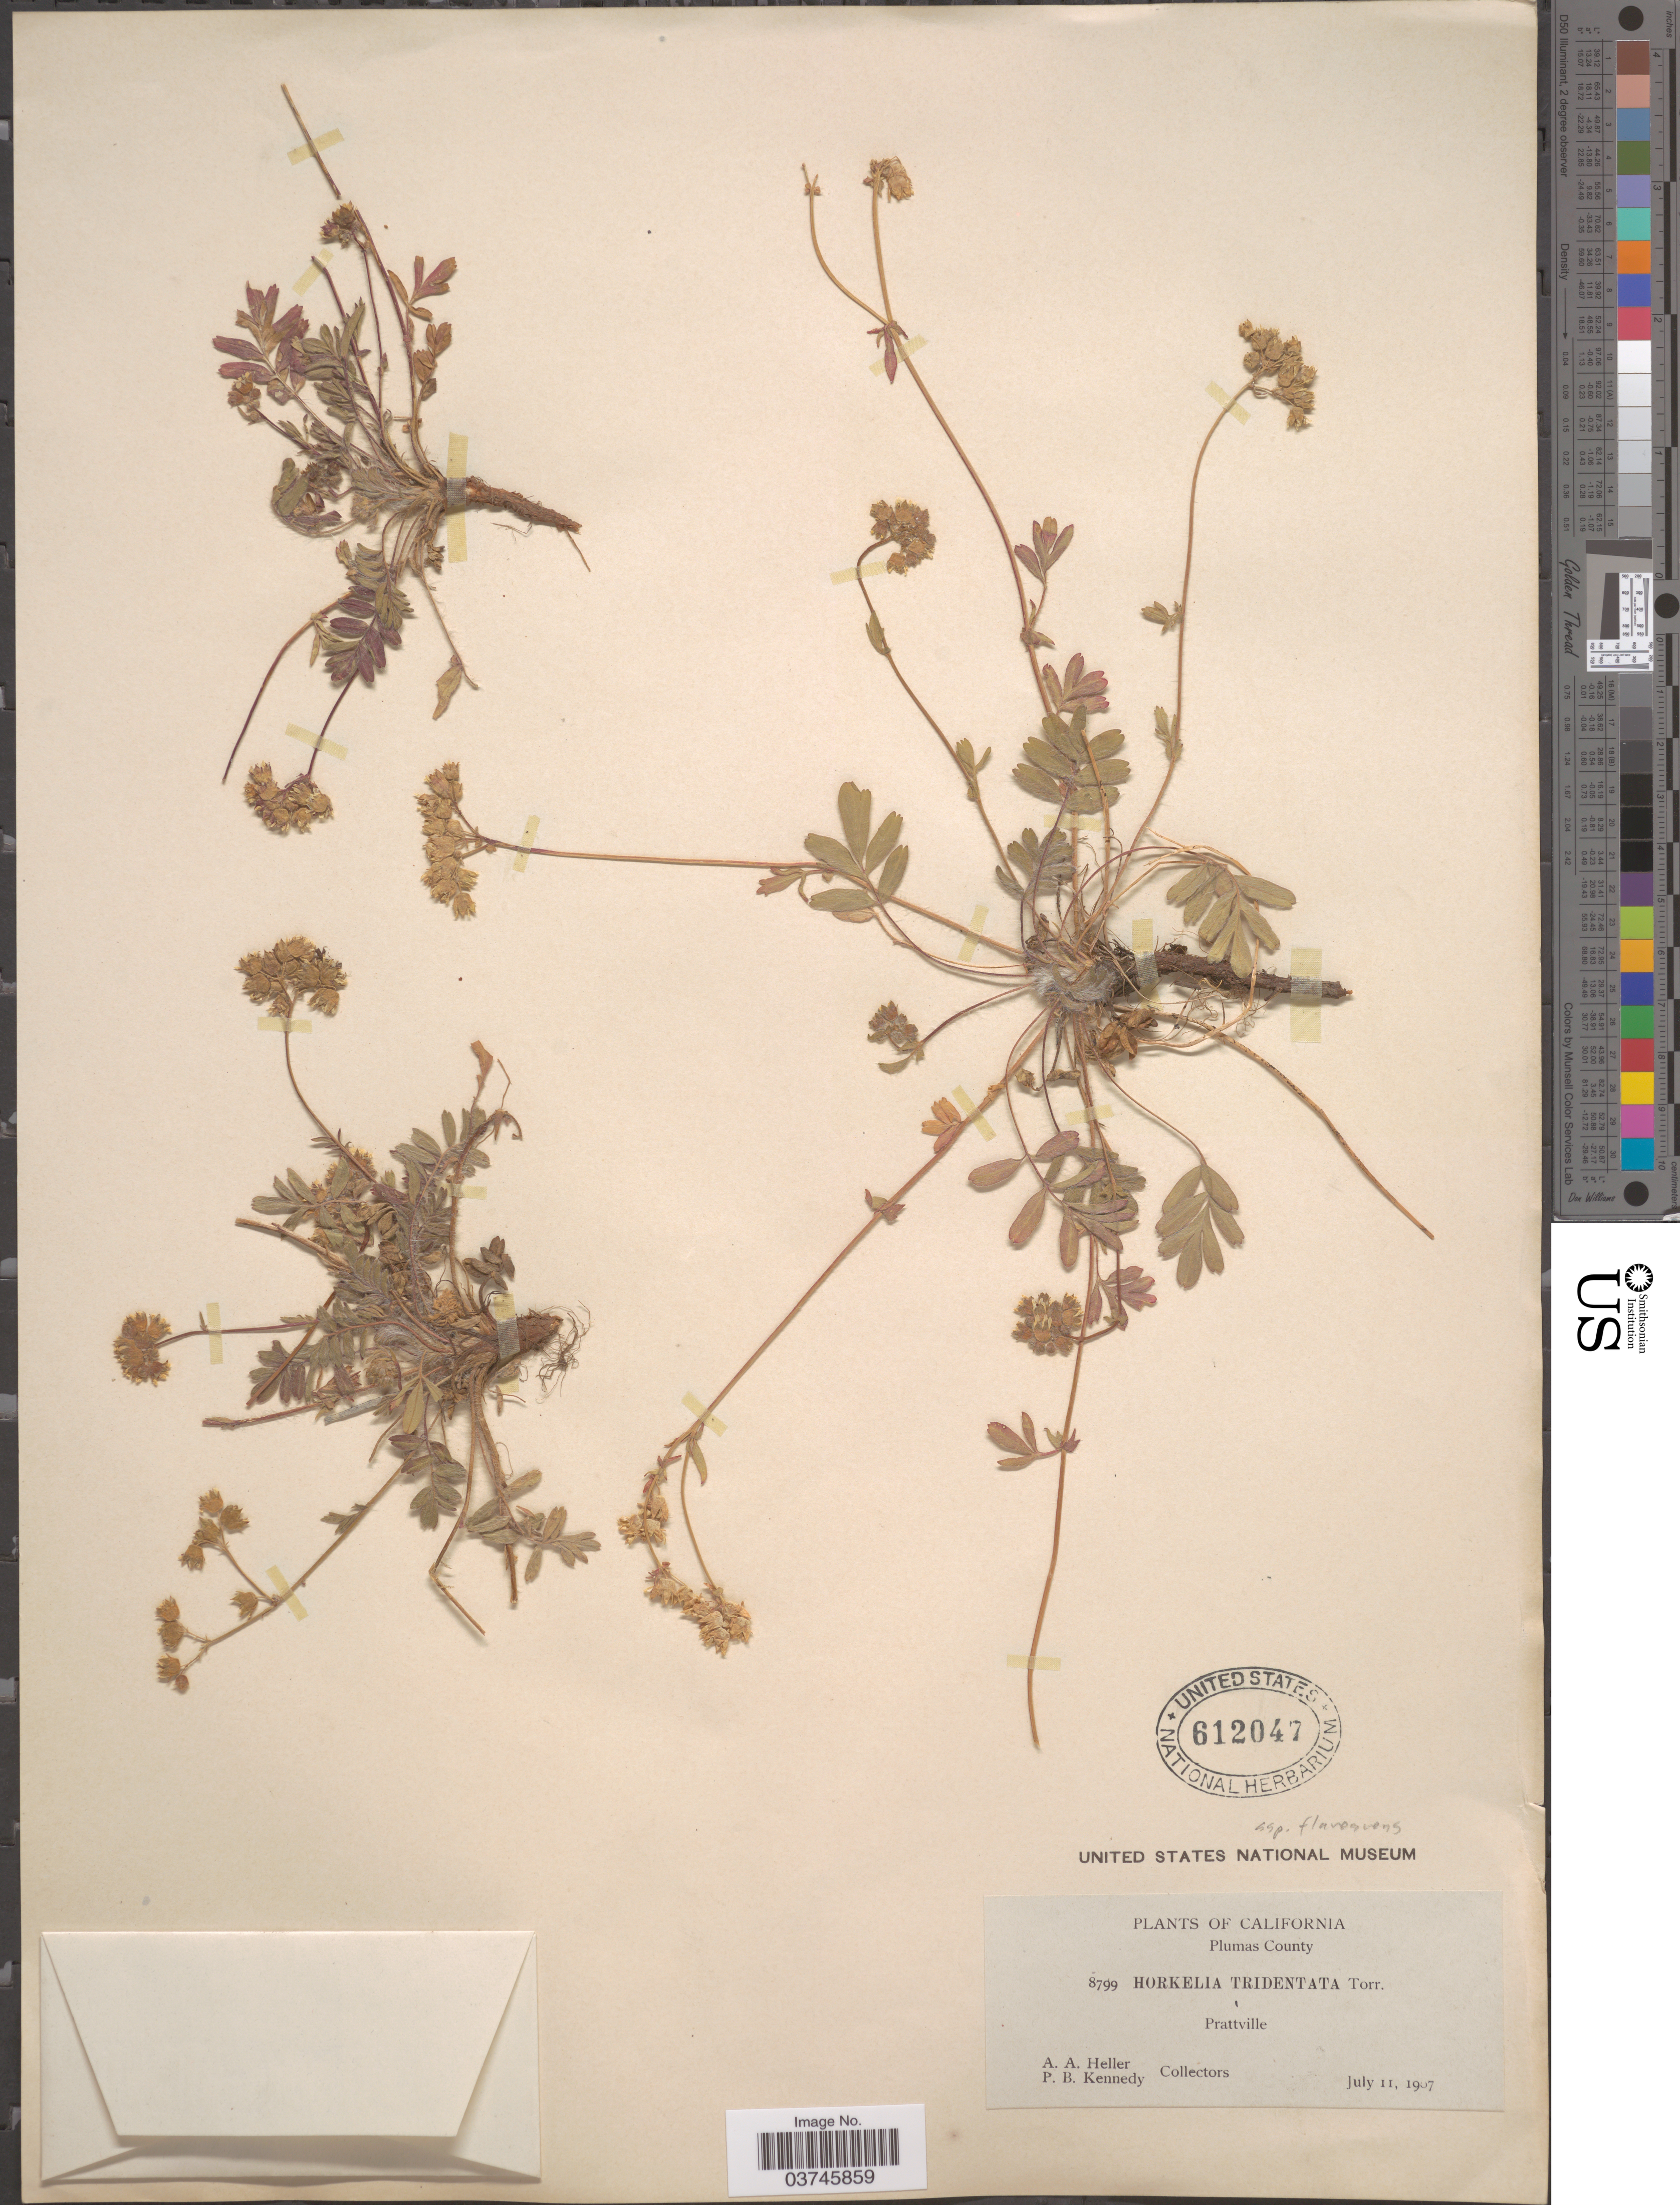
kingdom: Plantae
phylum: Tracheophyta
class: Magnoliopsida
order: Rosales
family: Rosaceae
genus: Potentilla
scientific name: Potentilla tilingii var. flavescens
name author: (Rydb.) J.T. Howell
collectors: A. A. Heller & P. B. Kennedy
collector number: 8799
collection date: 1907-07-11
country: United States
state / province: California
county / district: Plumas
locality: Plumas County. Prattville.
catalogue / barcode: US 612047